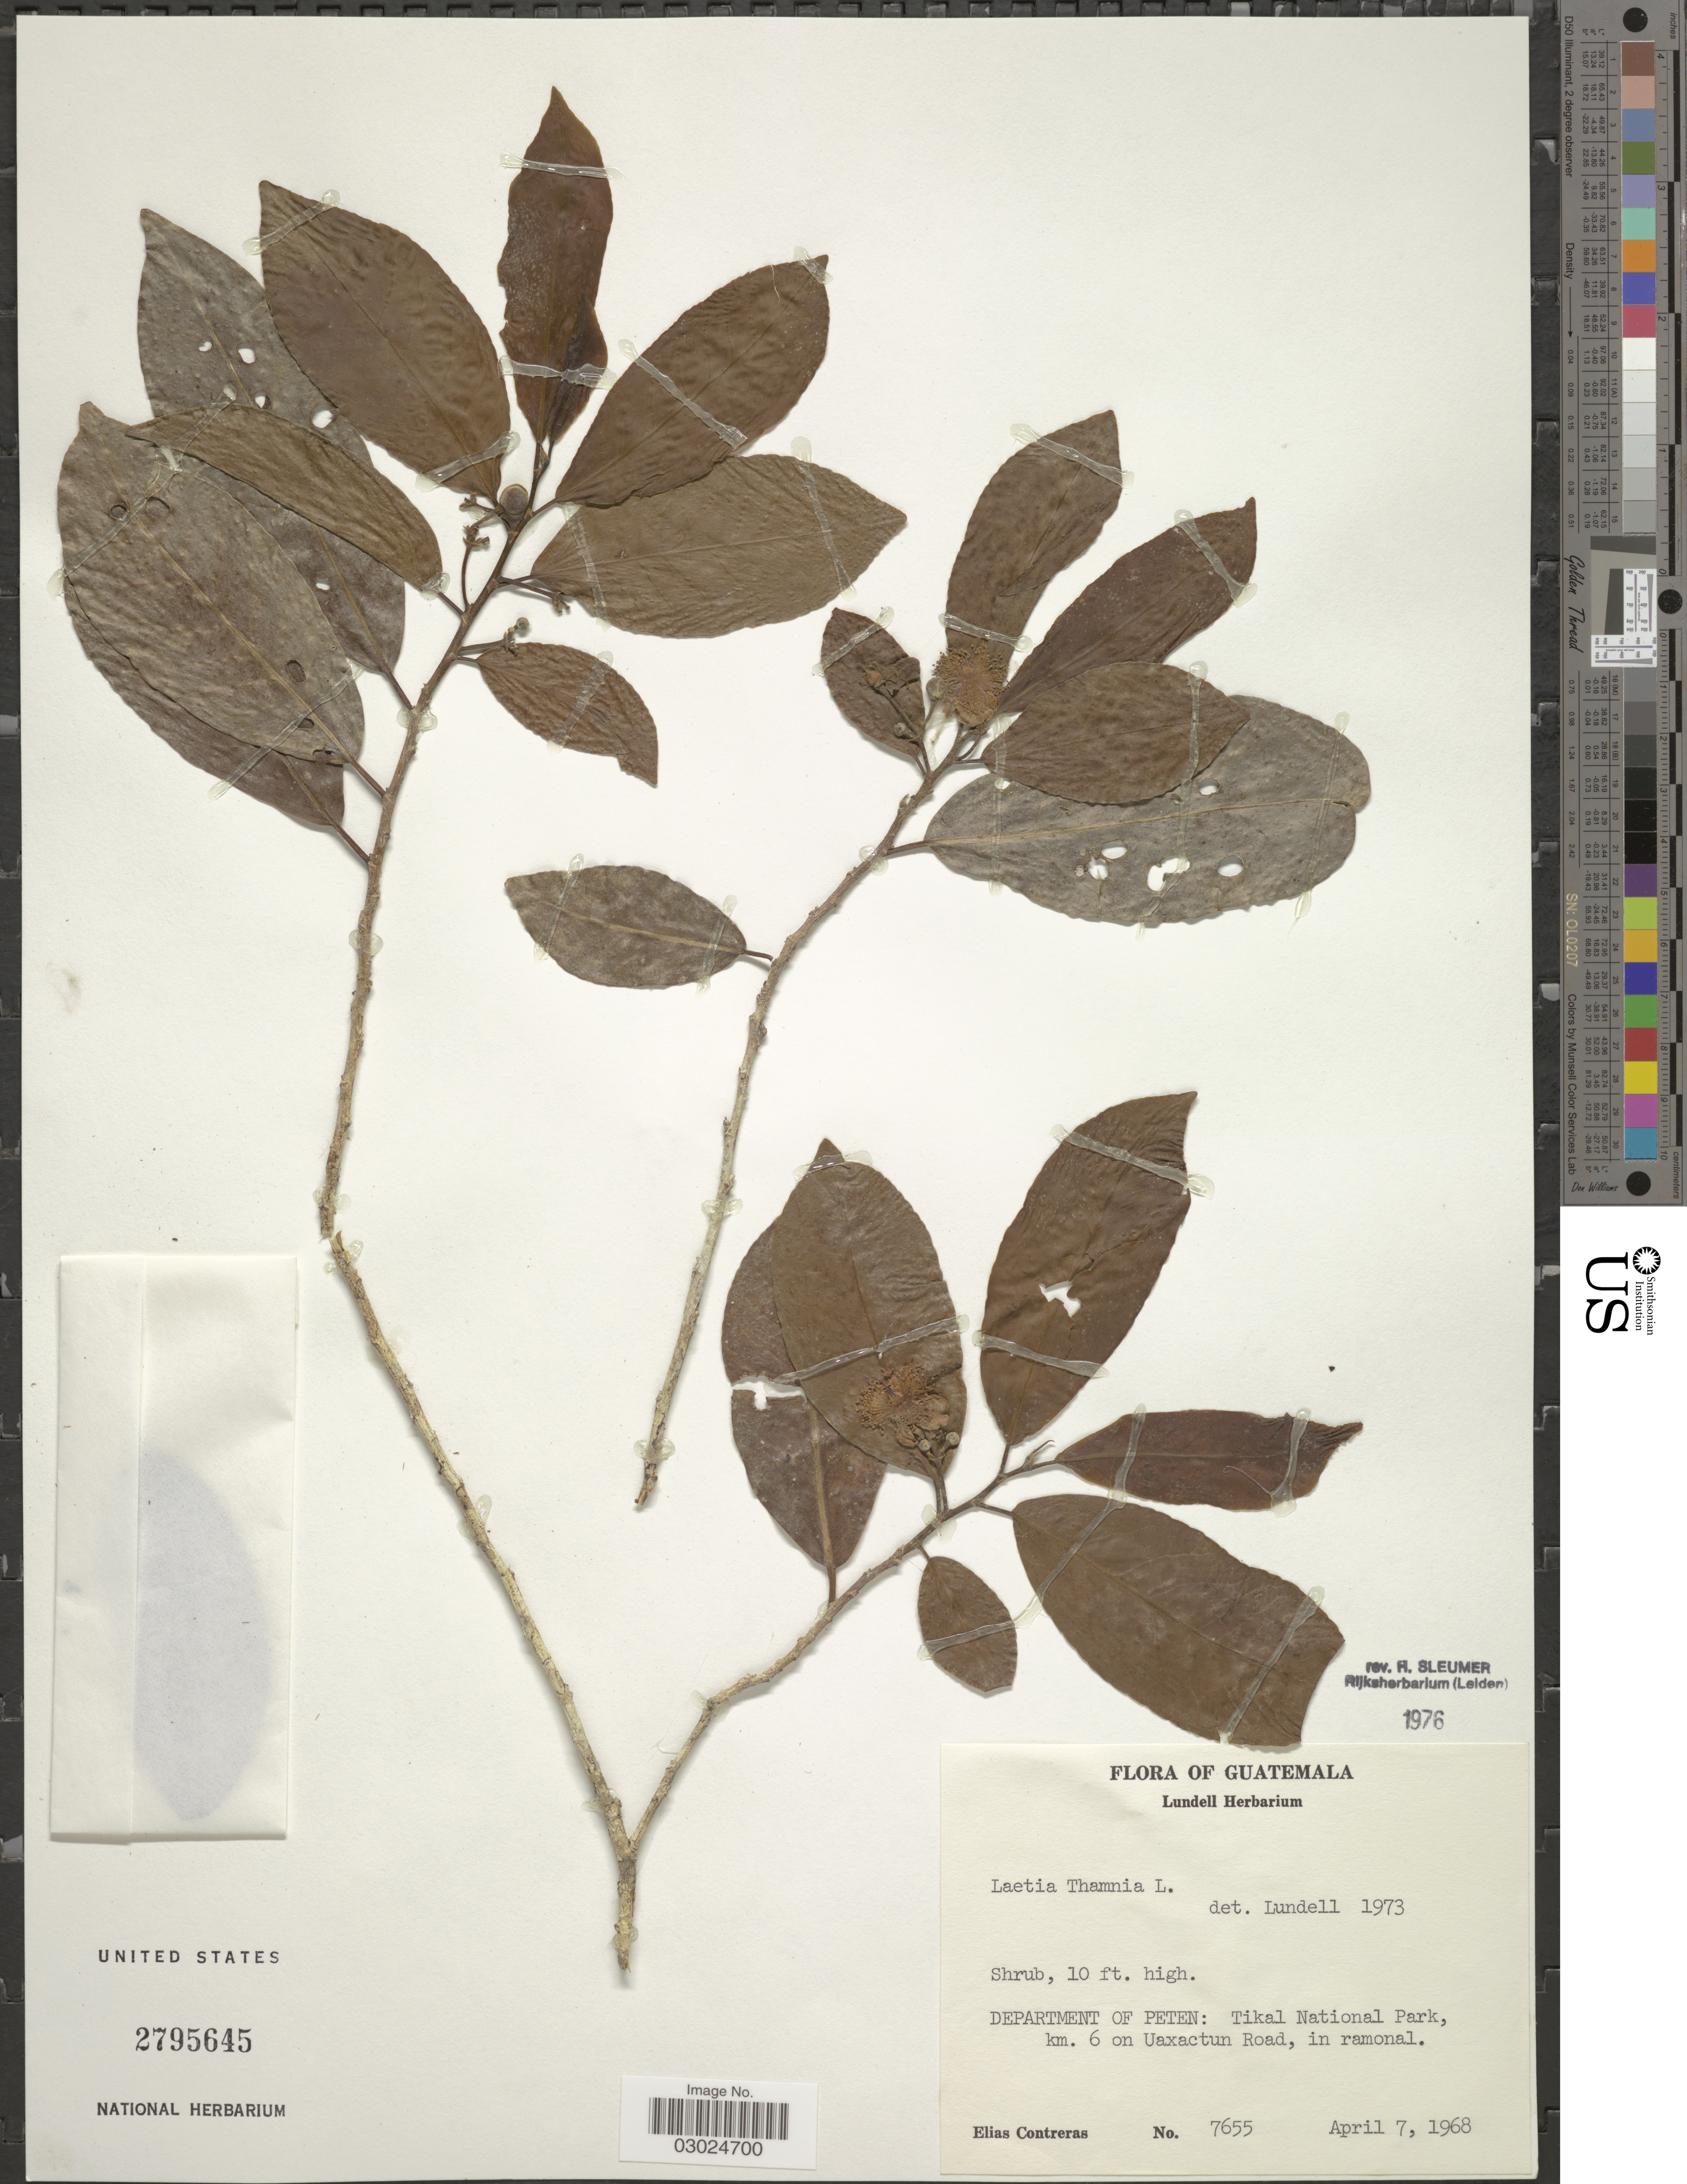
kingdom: Plantae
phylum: Tracheophyta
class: Magnoliopsida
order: Malpighiales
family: Salicaceae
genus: Laetia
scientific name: Laetia thamnia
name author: L.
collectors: E. Contreras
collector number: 7655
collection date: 1968-04-07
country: Guatemala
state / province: El Petén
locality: Department of Peten: Tikal National Park, km. 6 on Uaxactun Road.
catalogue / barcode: US 2795645